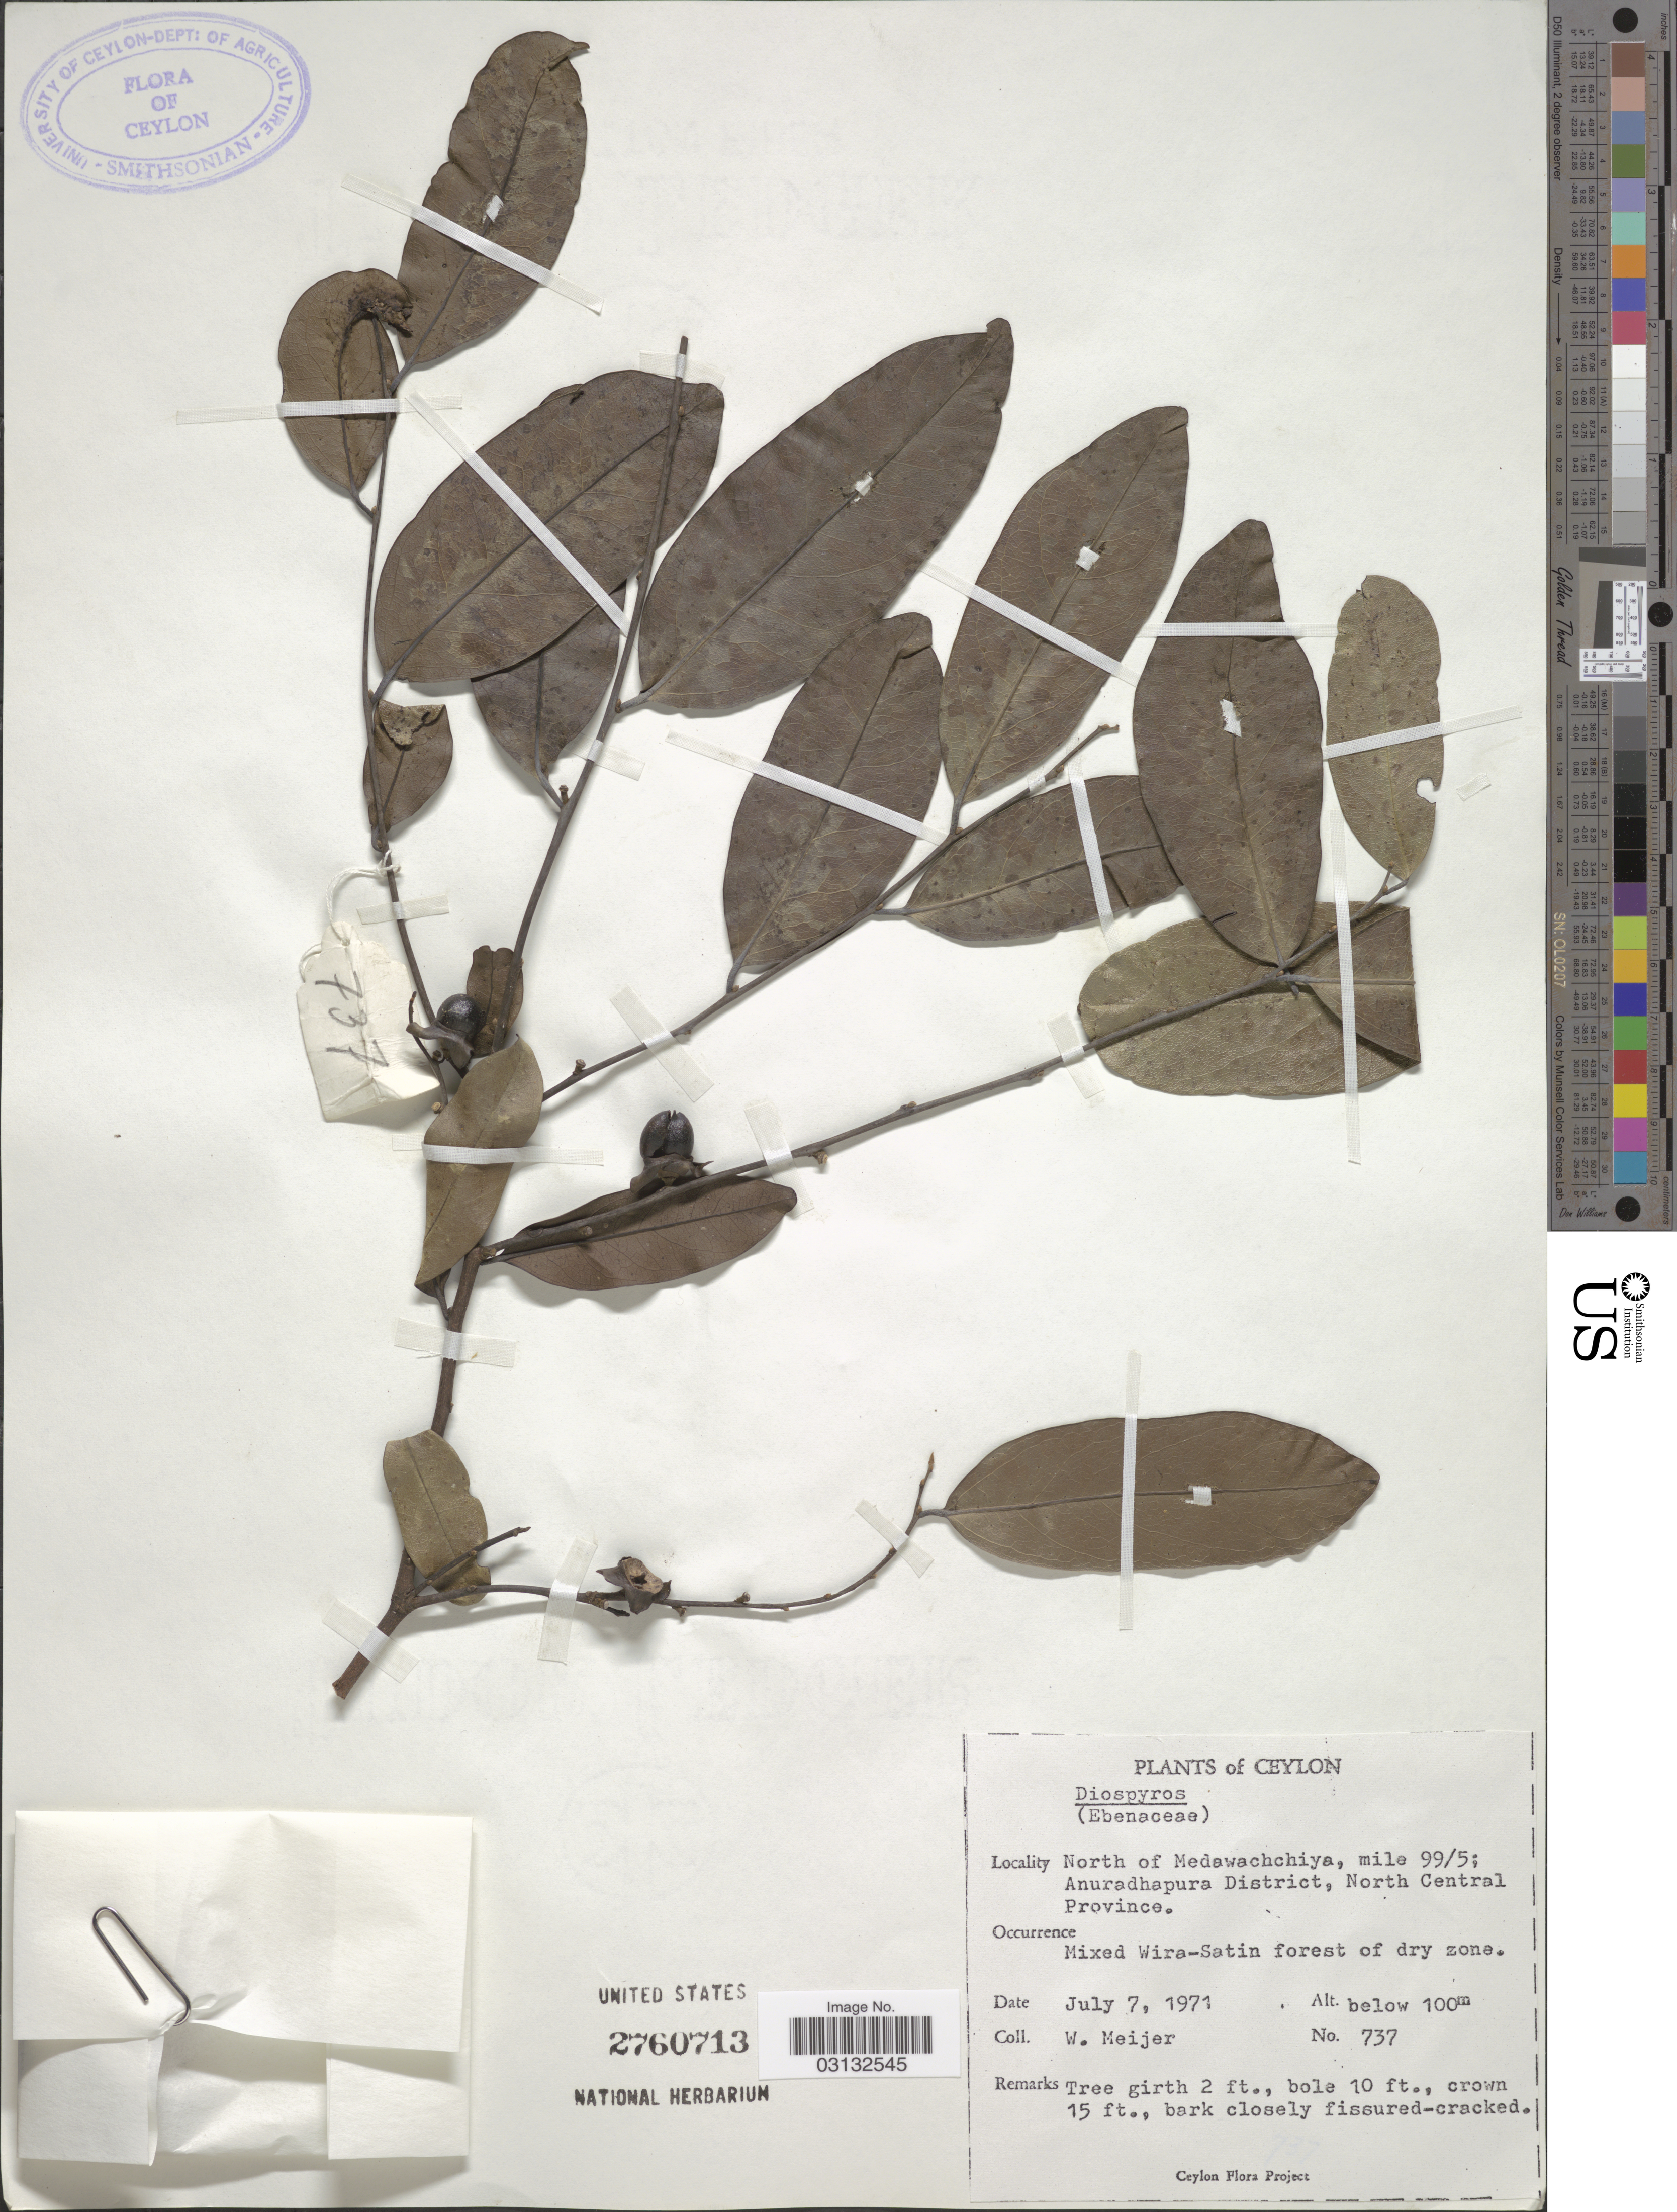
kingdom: Plantae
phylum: Tracheophyta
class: Magnoliopsida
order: Ericales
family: Ebenaceae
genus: Diospyros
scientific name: Diospyros sp.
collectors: W. Meijer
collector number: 737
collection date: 1971-07-07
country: Sri Lanka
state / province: North Central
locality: Ceylon. North of Medawachchiya, mile 99/5; Anuradhapura District.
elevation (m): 100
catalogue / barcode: US 2760713